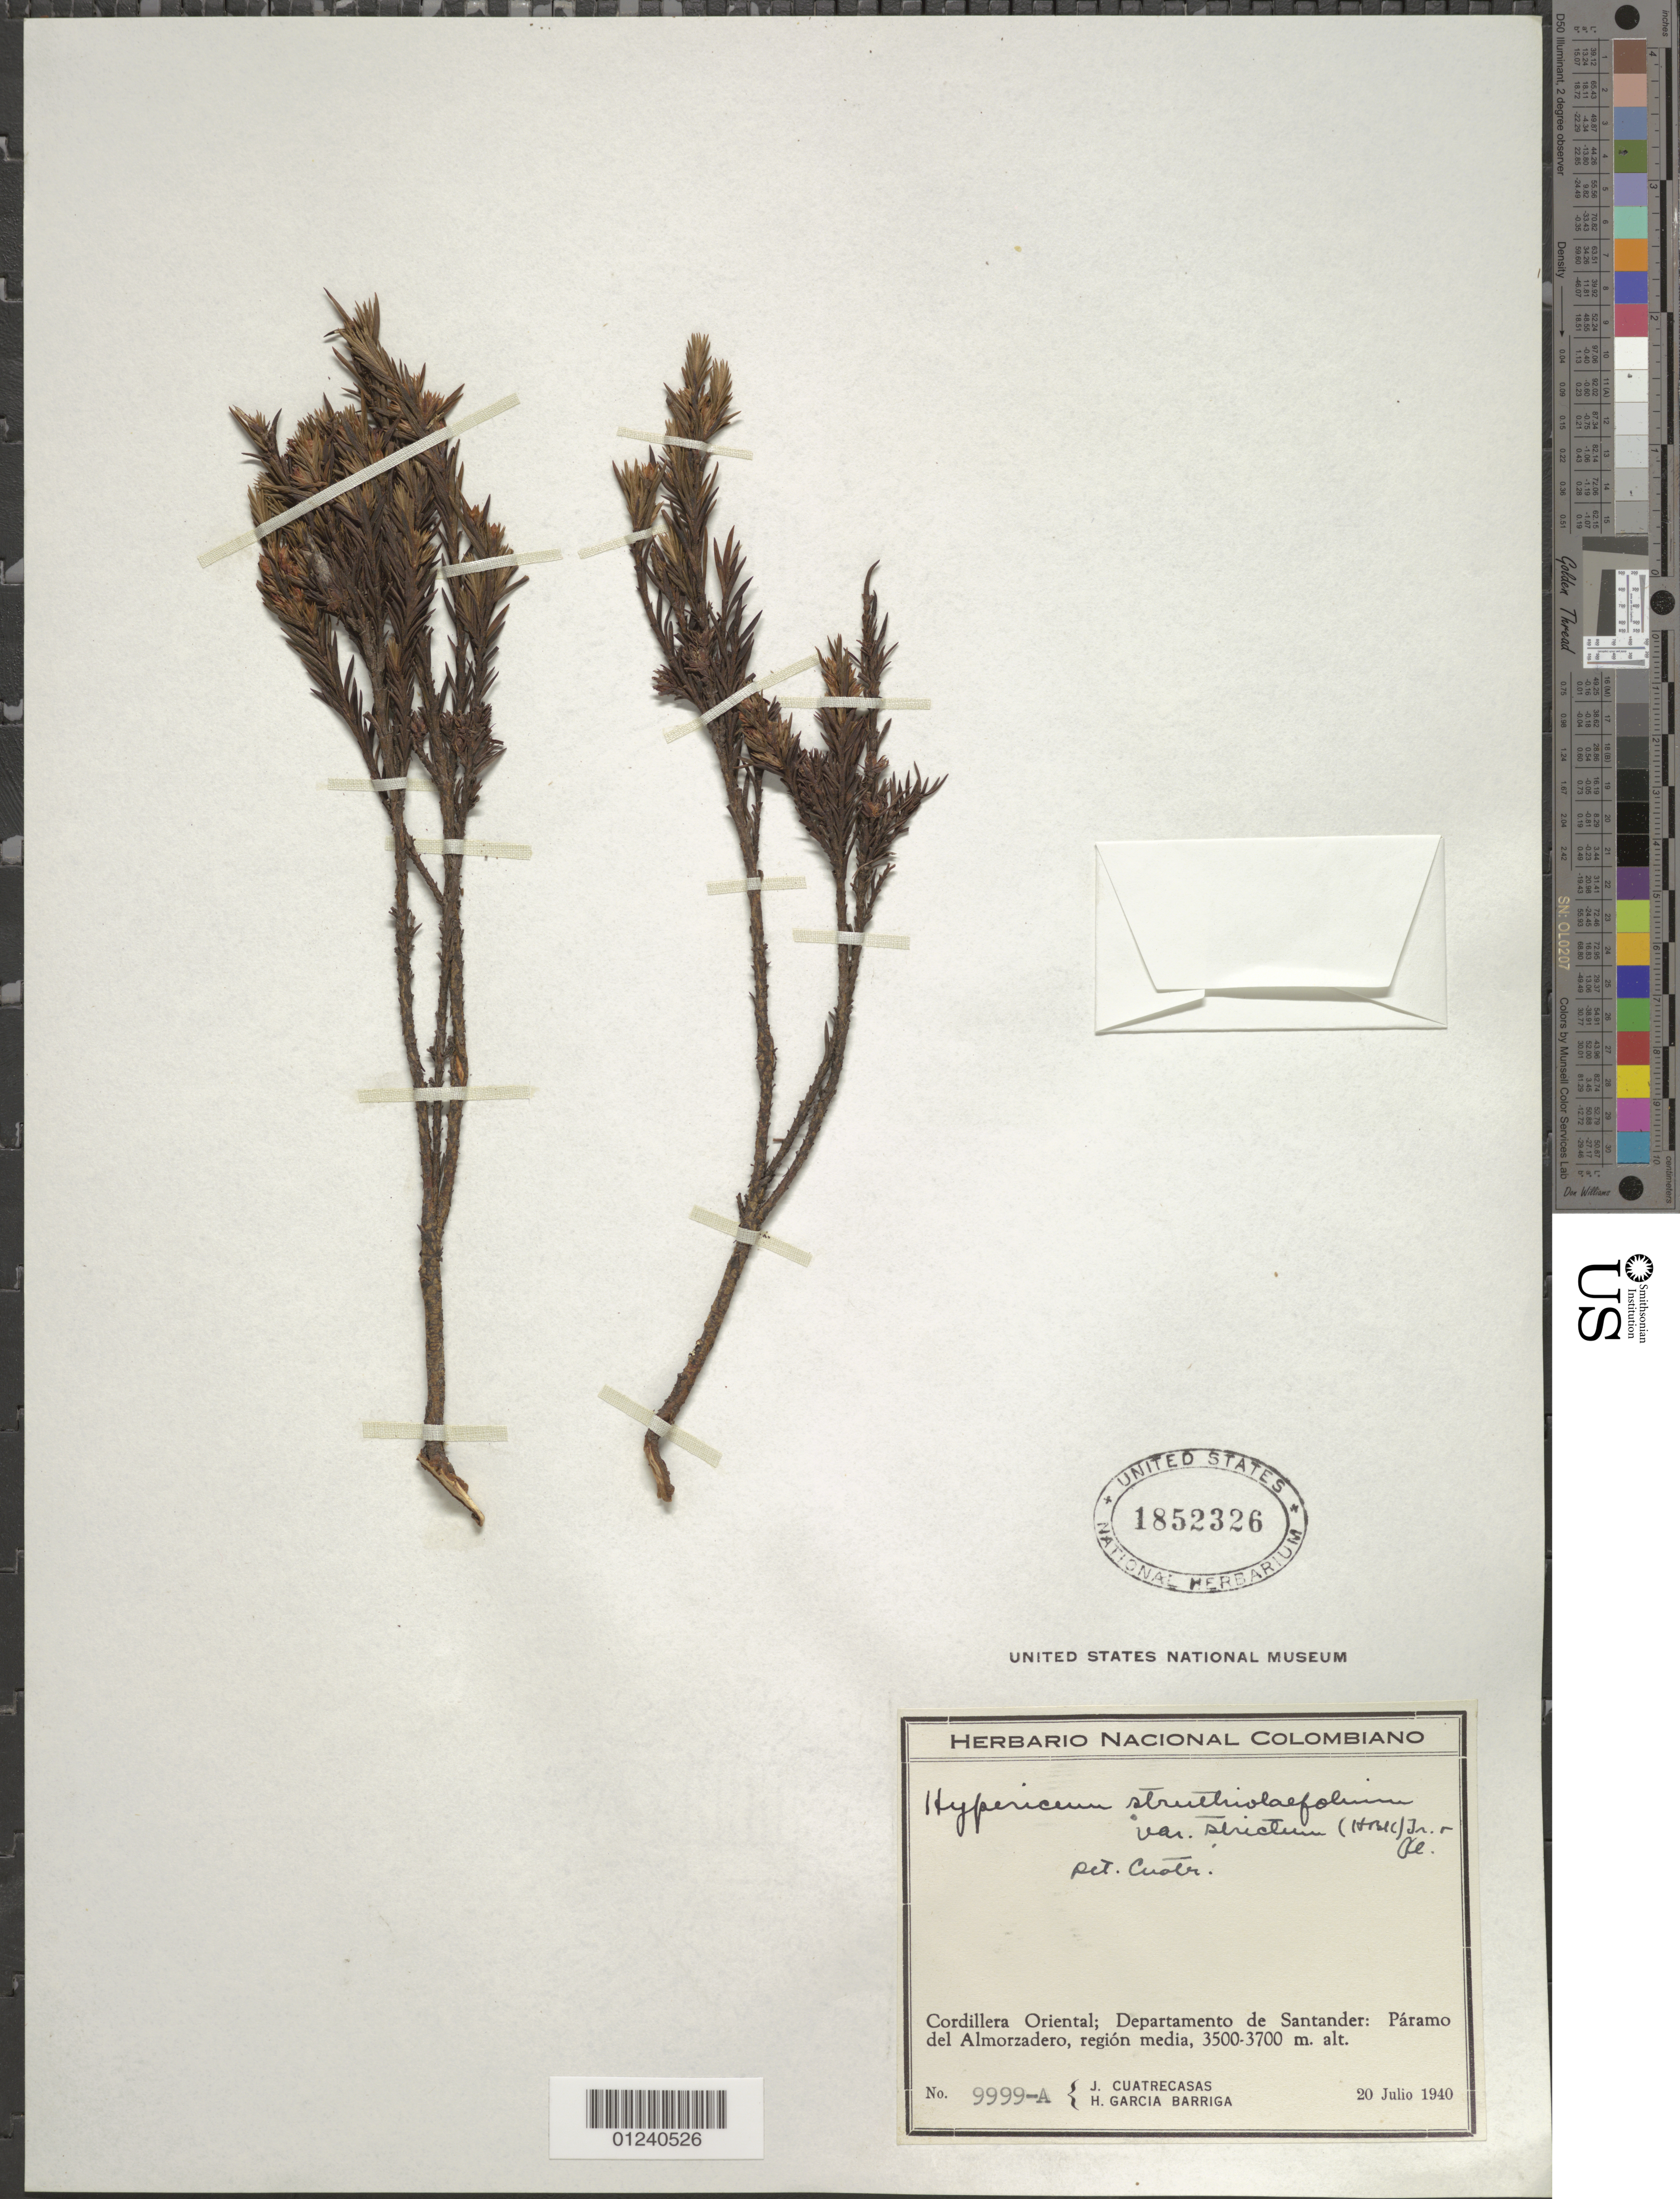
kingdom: Plantae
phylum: Tracheophyta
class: Magnoliopsida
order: Malpighiales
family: Hypericaceae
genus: Hypericum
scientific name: Hypericum juniperinum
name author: Kunth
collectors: J. Cuatrecasas & H. García Barriga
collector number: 9999-A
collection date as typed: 20 Jul 1940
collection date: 1940-07-20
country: Colombia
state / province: Santander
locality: Páramo del Almorzadero, region media, Cordillera Oriental. [Páramo del Almorzadero, middle region, Cordillera Oriental.]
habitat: Paramo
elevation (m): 3500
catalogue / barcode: US 1852326